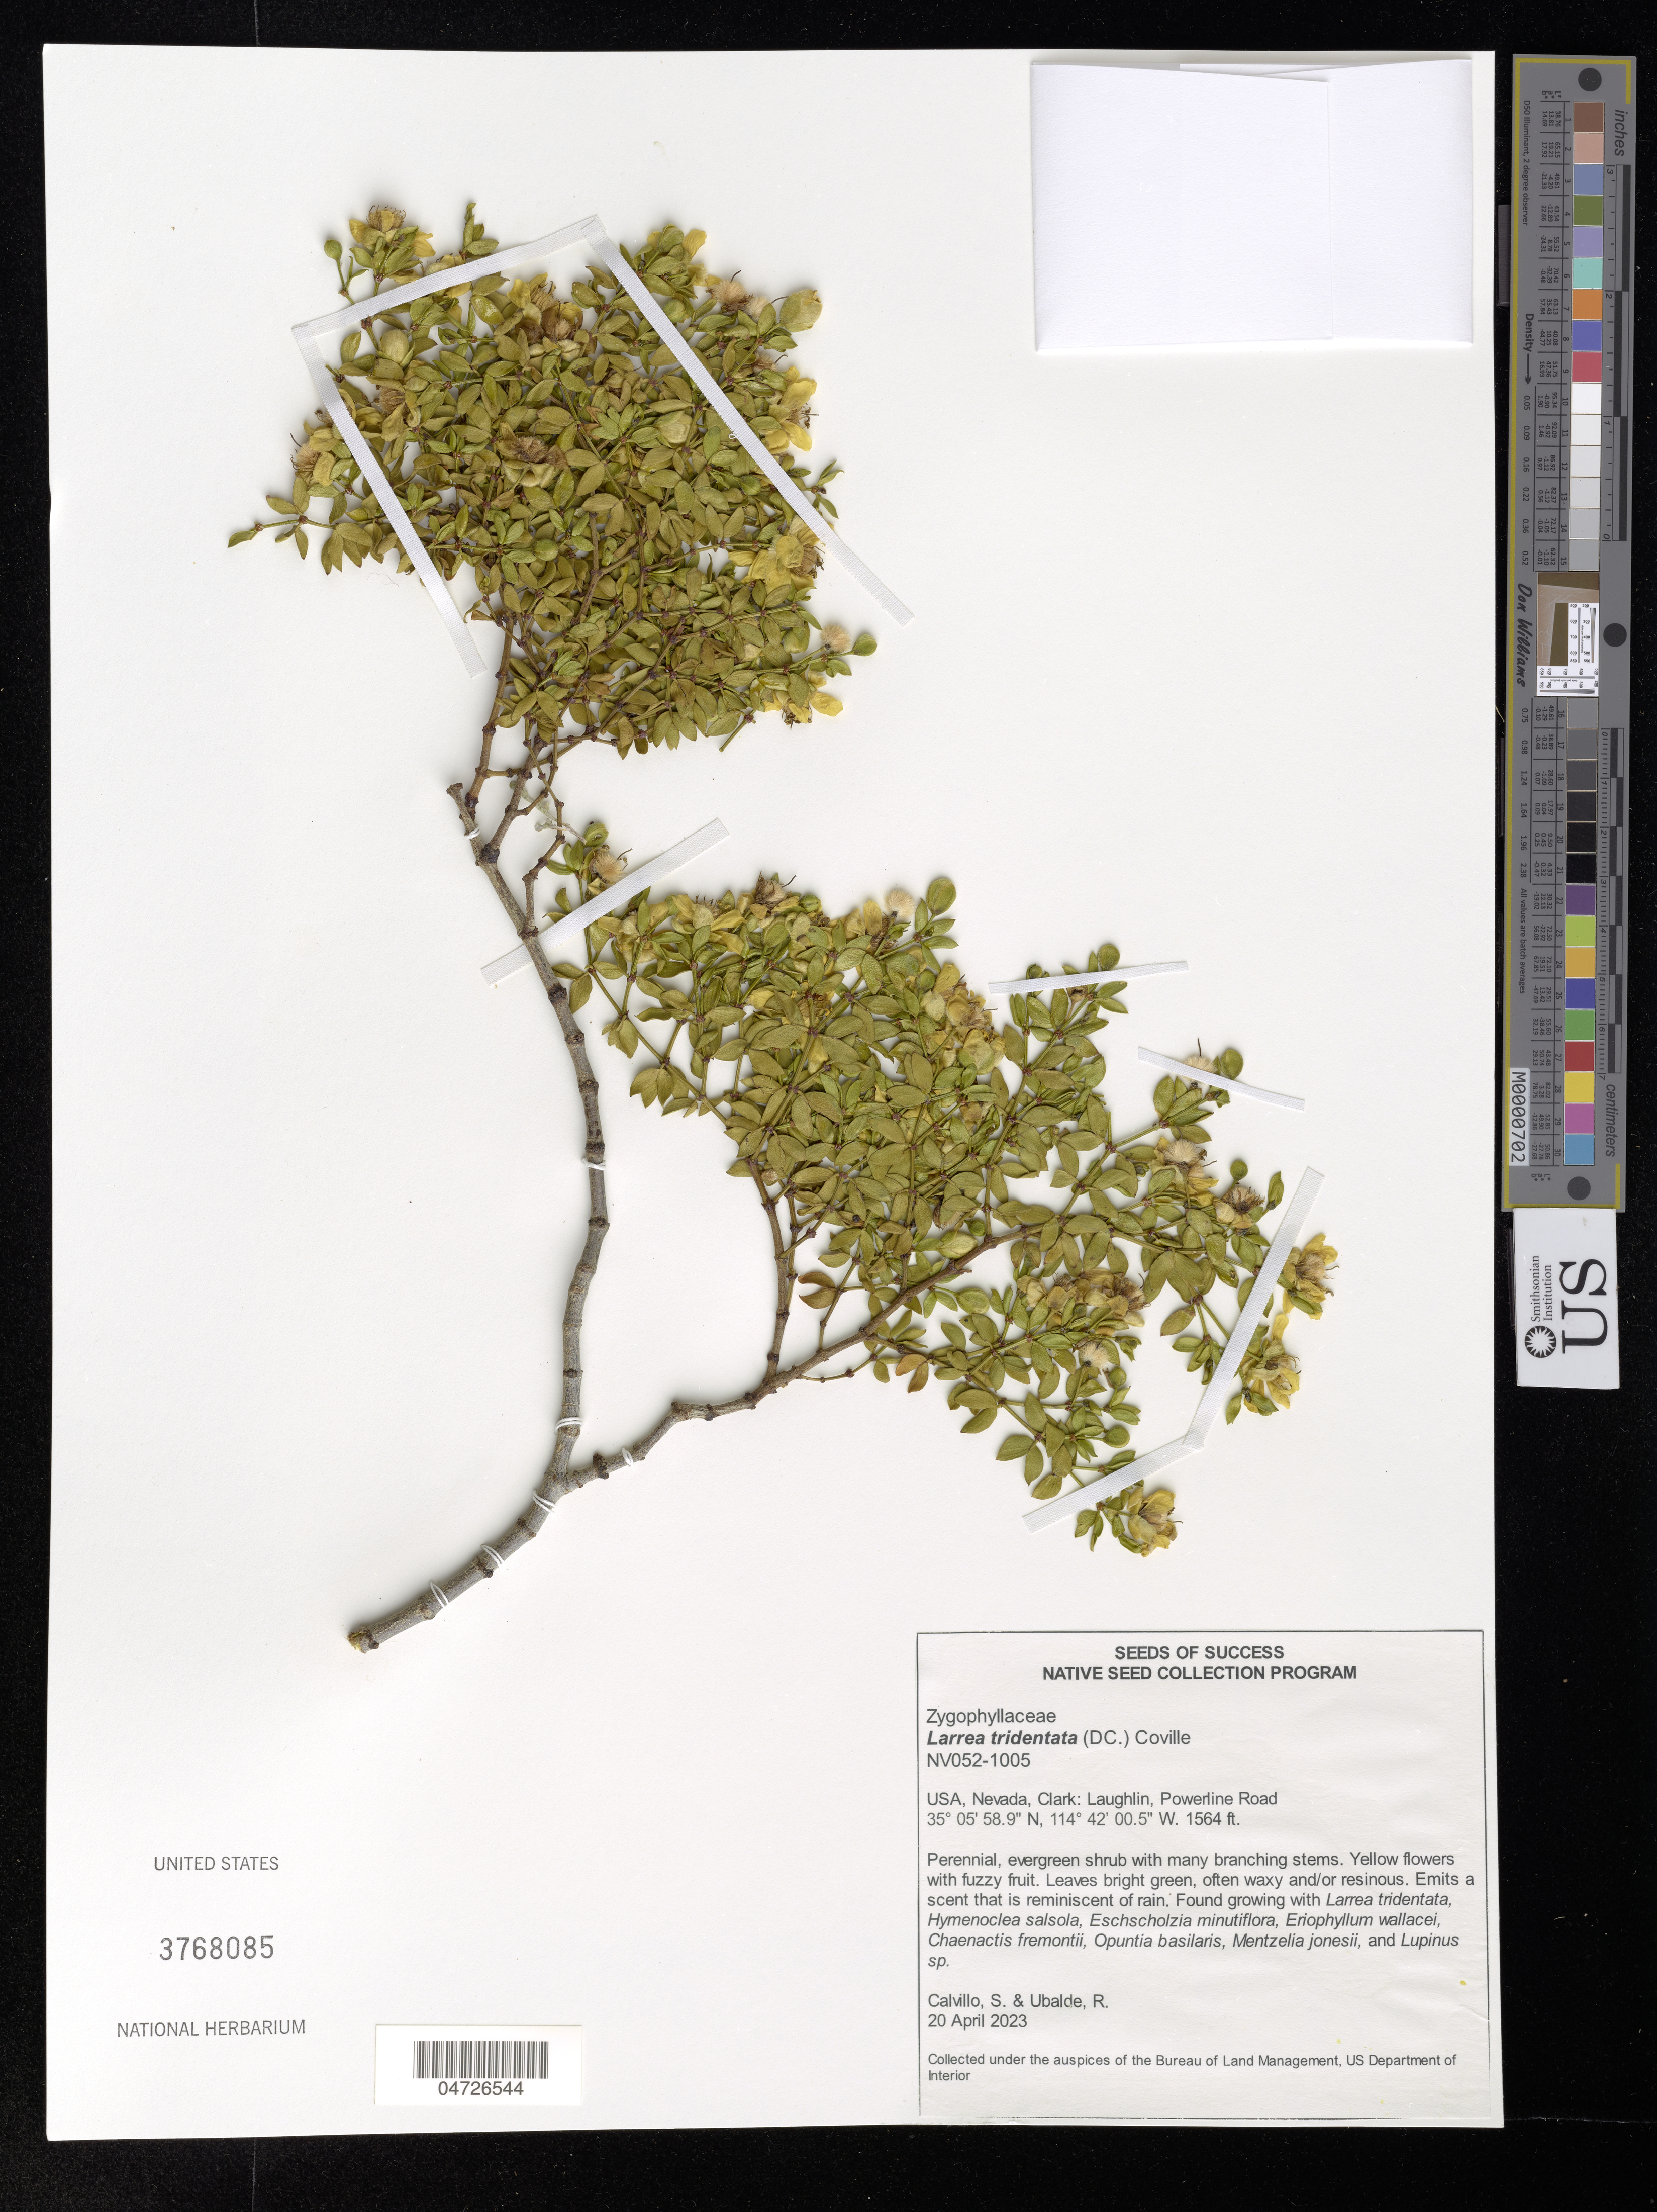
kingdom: Plantae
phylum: Tracheophyta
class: Magnoliopsida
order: Zygophyllales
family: Zygophyllaceae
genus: Larrea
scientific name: Larrea tridentata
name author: (Sessé & Moc. ex DC.) Coville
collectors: S. Calvillo & R. Ubalde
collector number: NV052-1005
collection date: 2023-04-20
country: United States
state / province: Nevada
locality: Clark: Laughlin, Powerline Road.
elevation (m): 477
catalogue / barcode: US 3768085